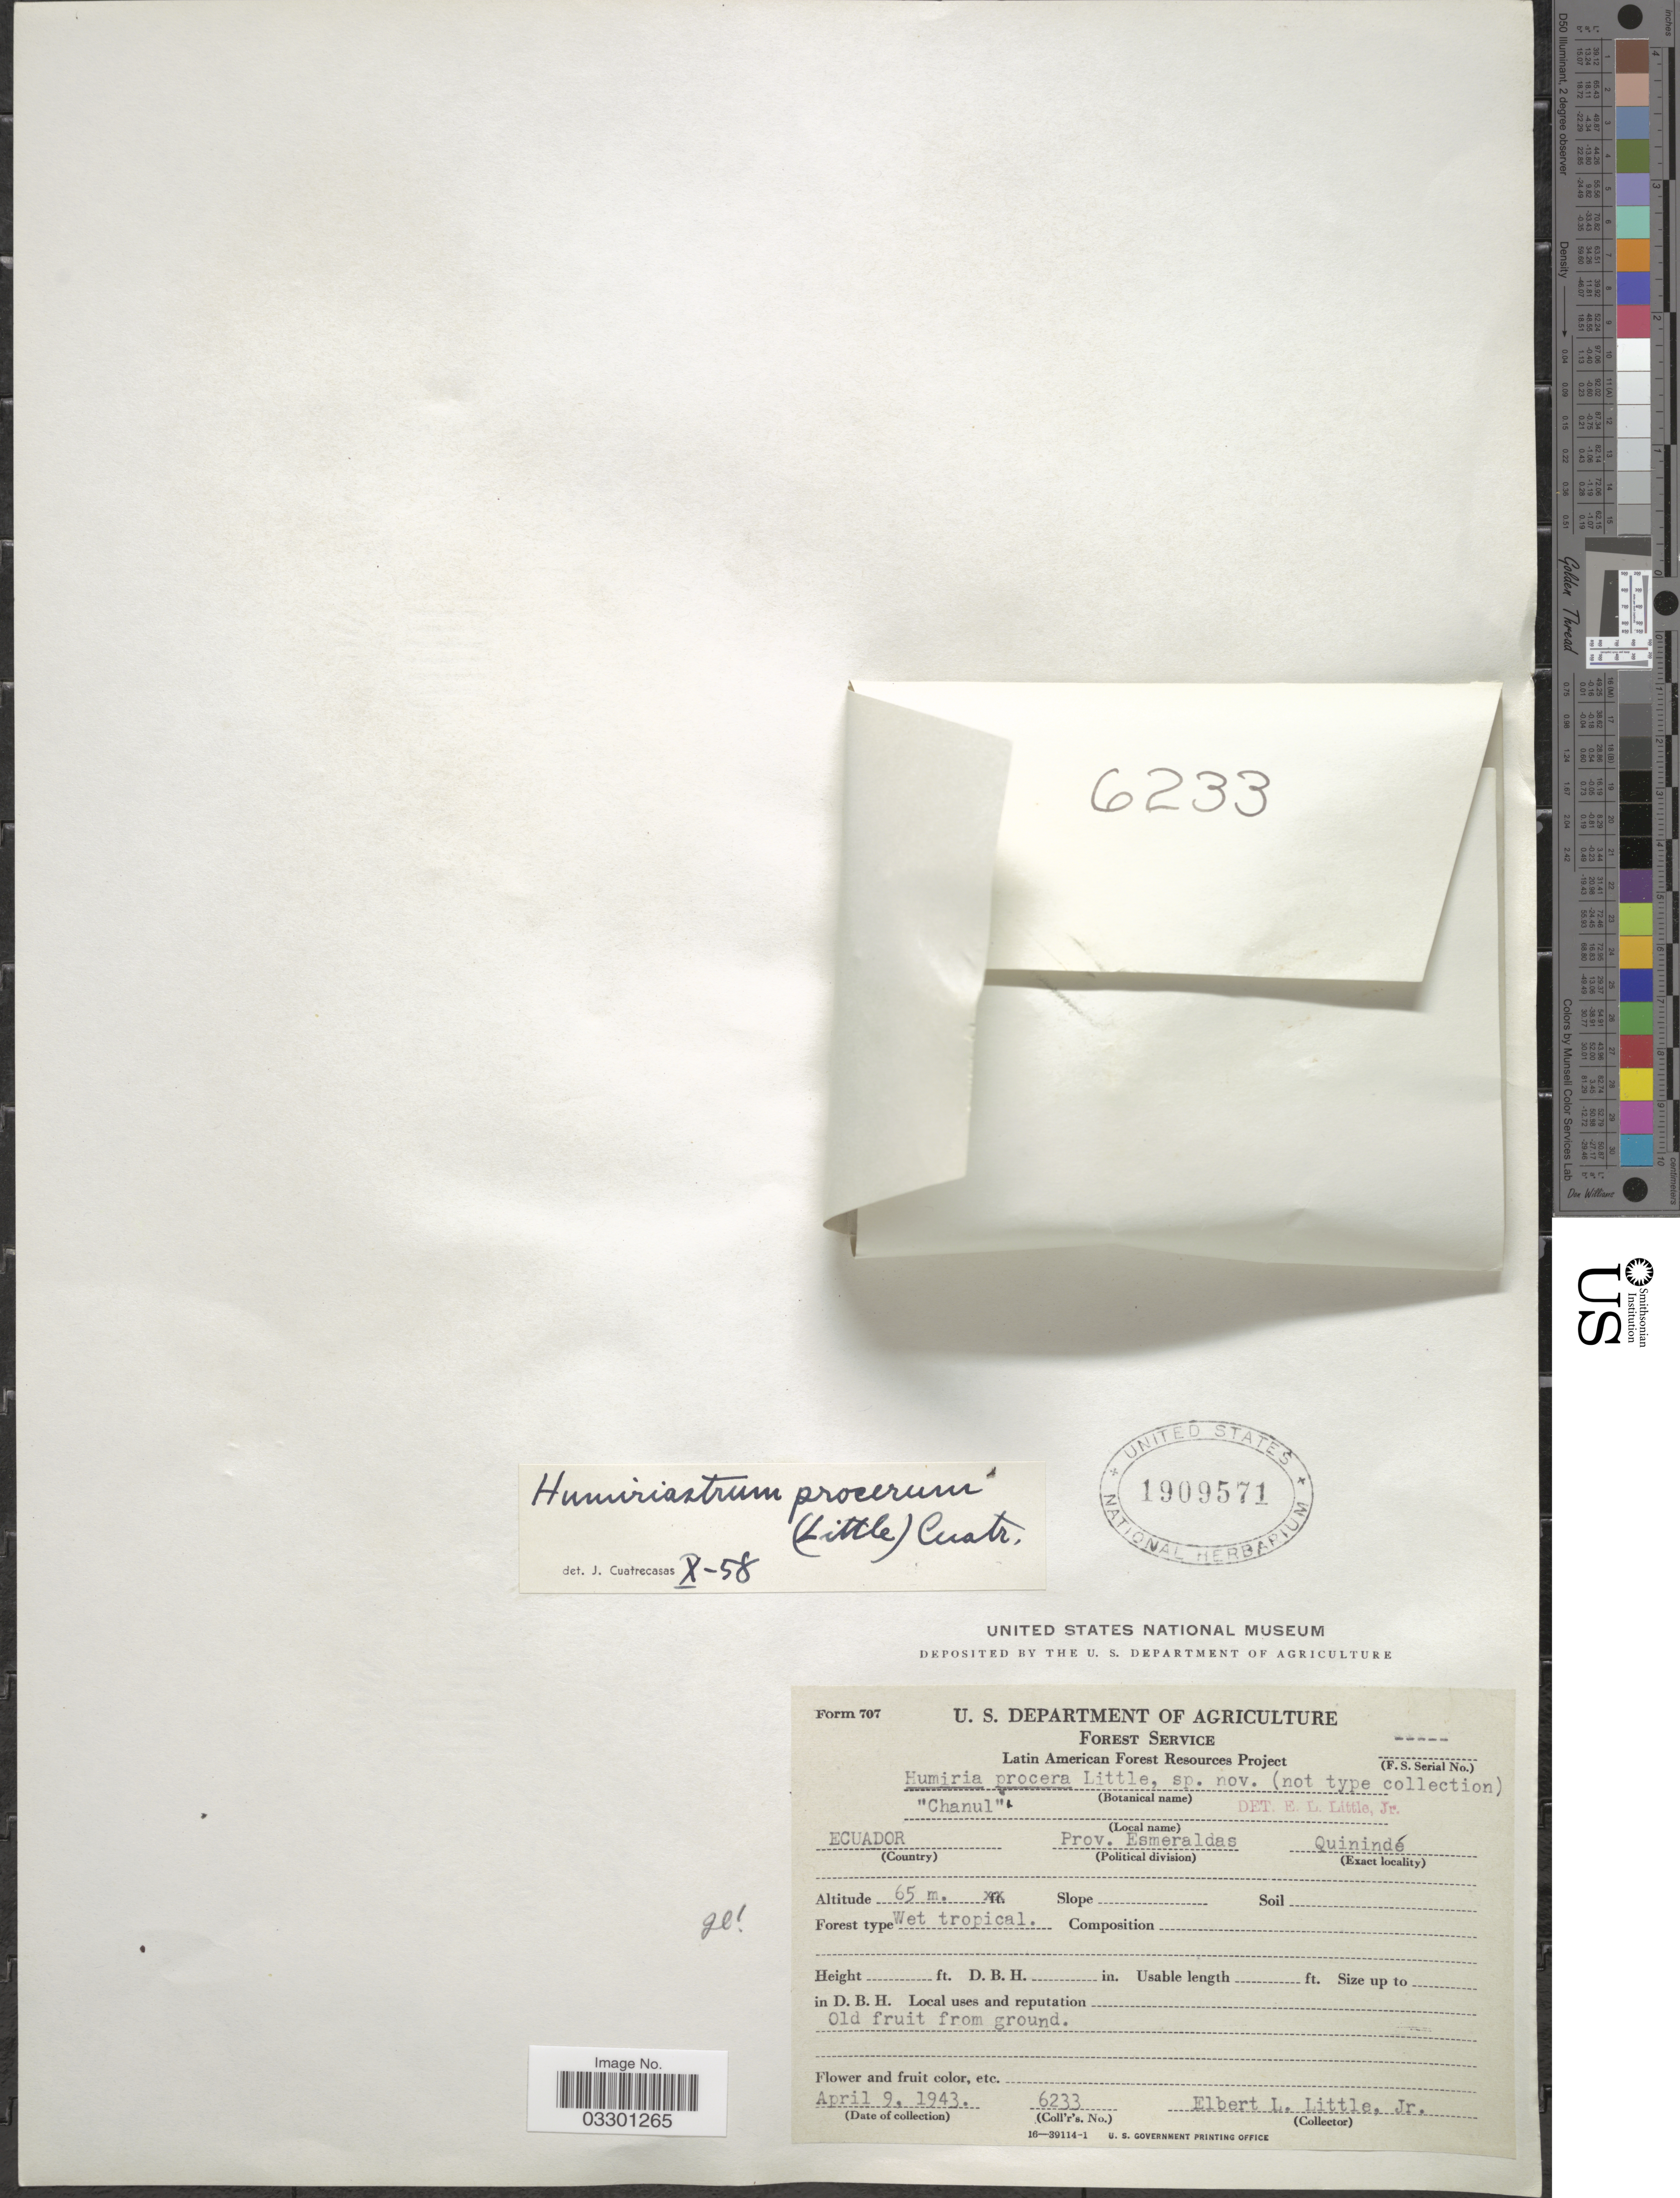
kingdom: Plantae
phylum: Tracheophyta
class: Magnoliopsida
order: Malpighiales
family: Humiriaceae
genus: Humiriastrum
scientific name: Humiriastrum procerum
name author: (Little) Cuatrec.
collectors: E. L. Little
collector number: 6233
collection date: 1943-04-09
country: Ecuador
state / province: Esmeraldas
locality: Quinindé.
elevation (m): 65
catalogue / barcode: US 1909571